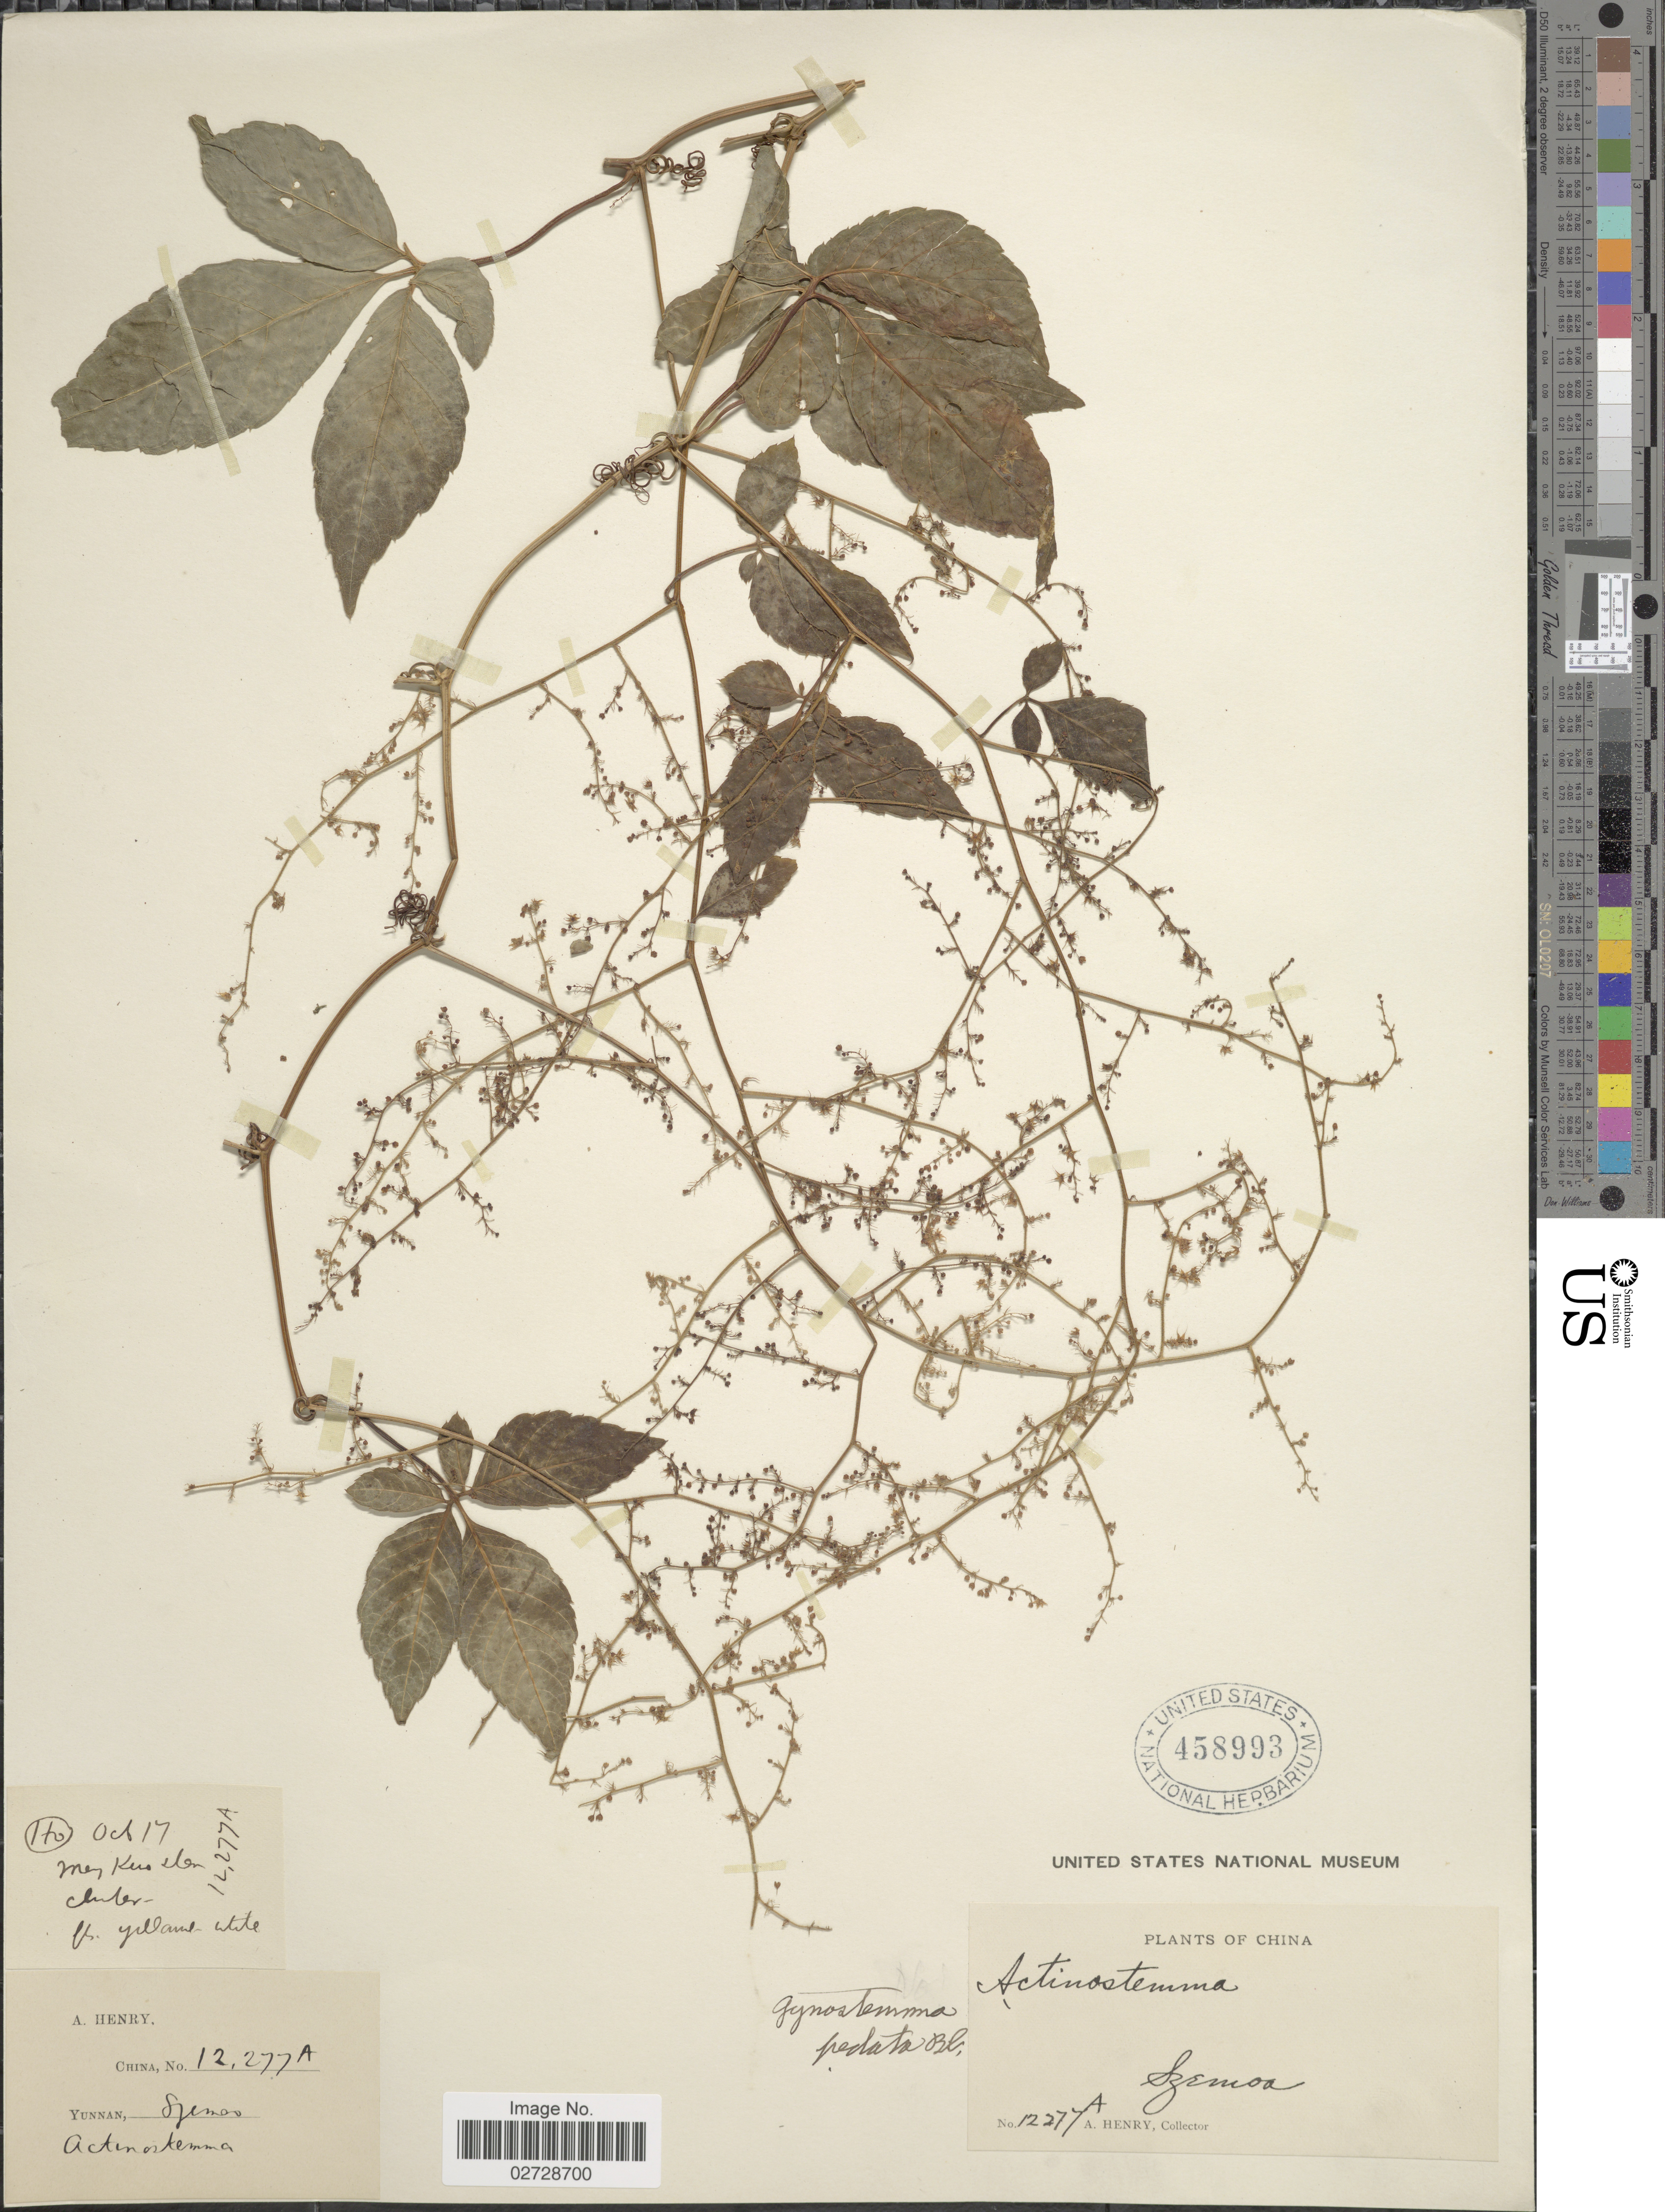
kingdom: Plantae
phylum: Tracheophyta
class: Magnoliopsida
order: Cucurbitales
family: Cucurbitaceae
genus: Gynostemma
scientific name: Gynostemma pentaphyllum var. pentaphyllum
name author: (Thunb.) Makino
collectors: A. Henry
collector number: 12277 A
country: China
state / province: Yunnan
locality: Szemoa.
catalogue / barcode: US 458993